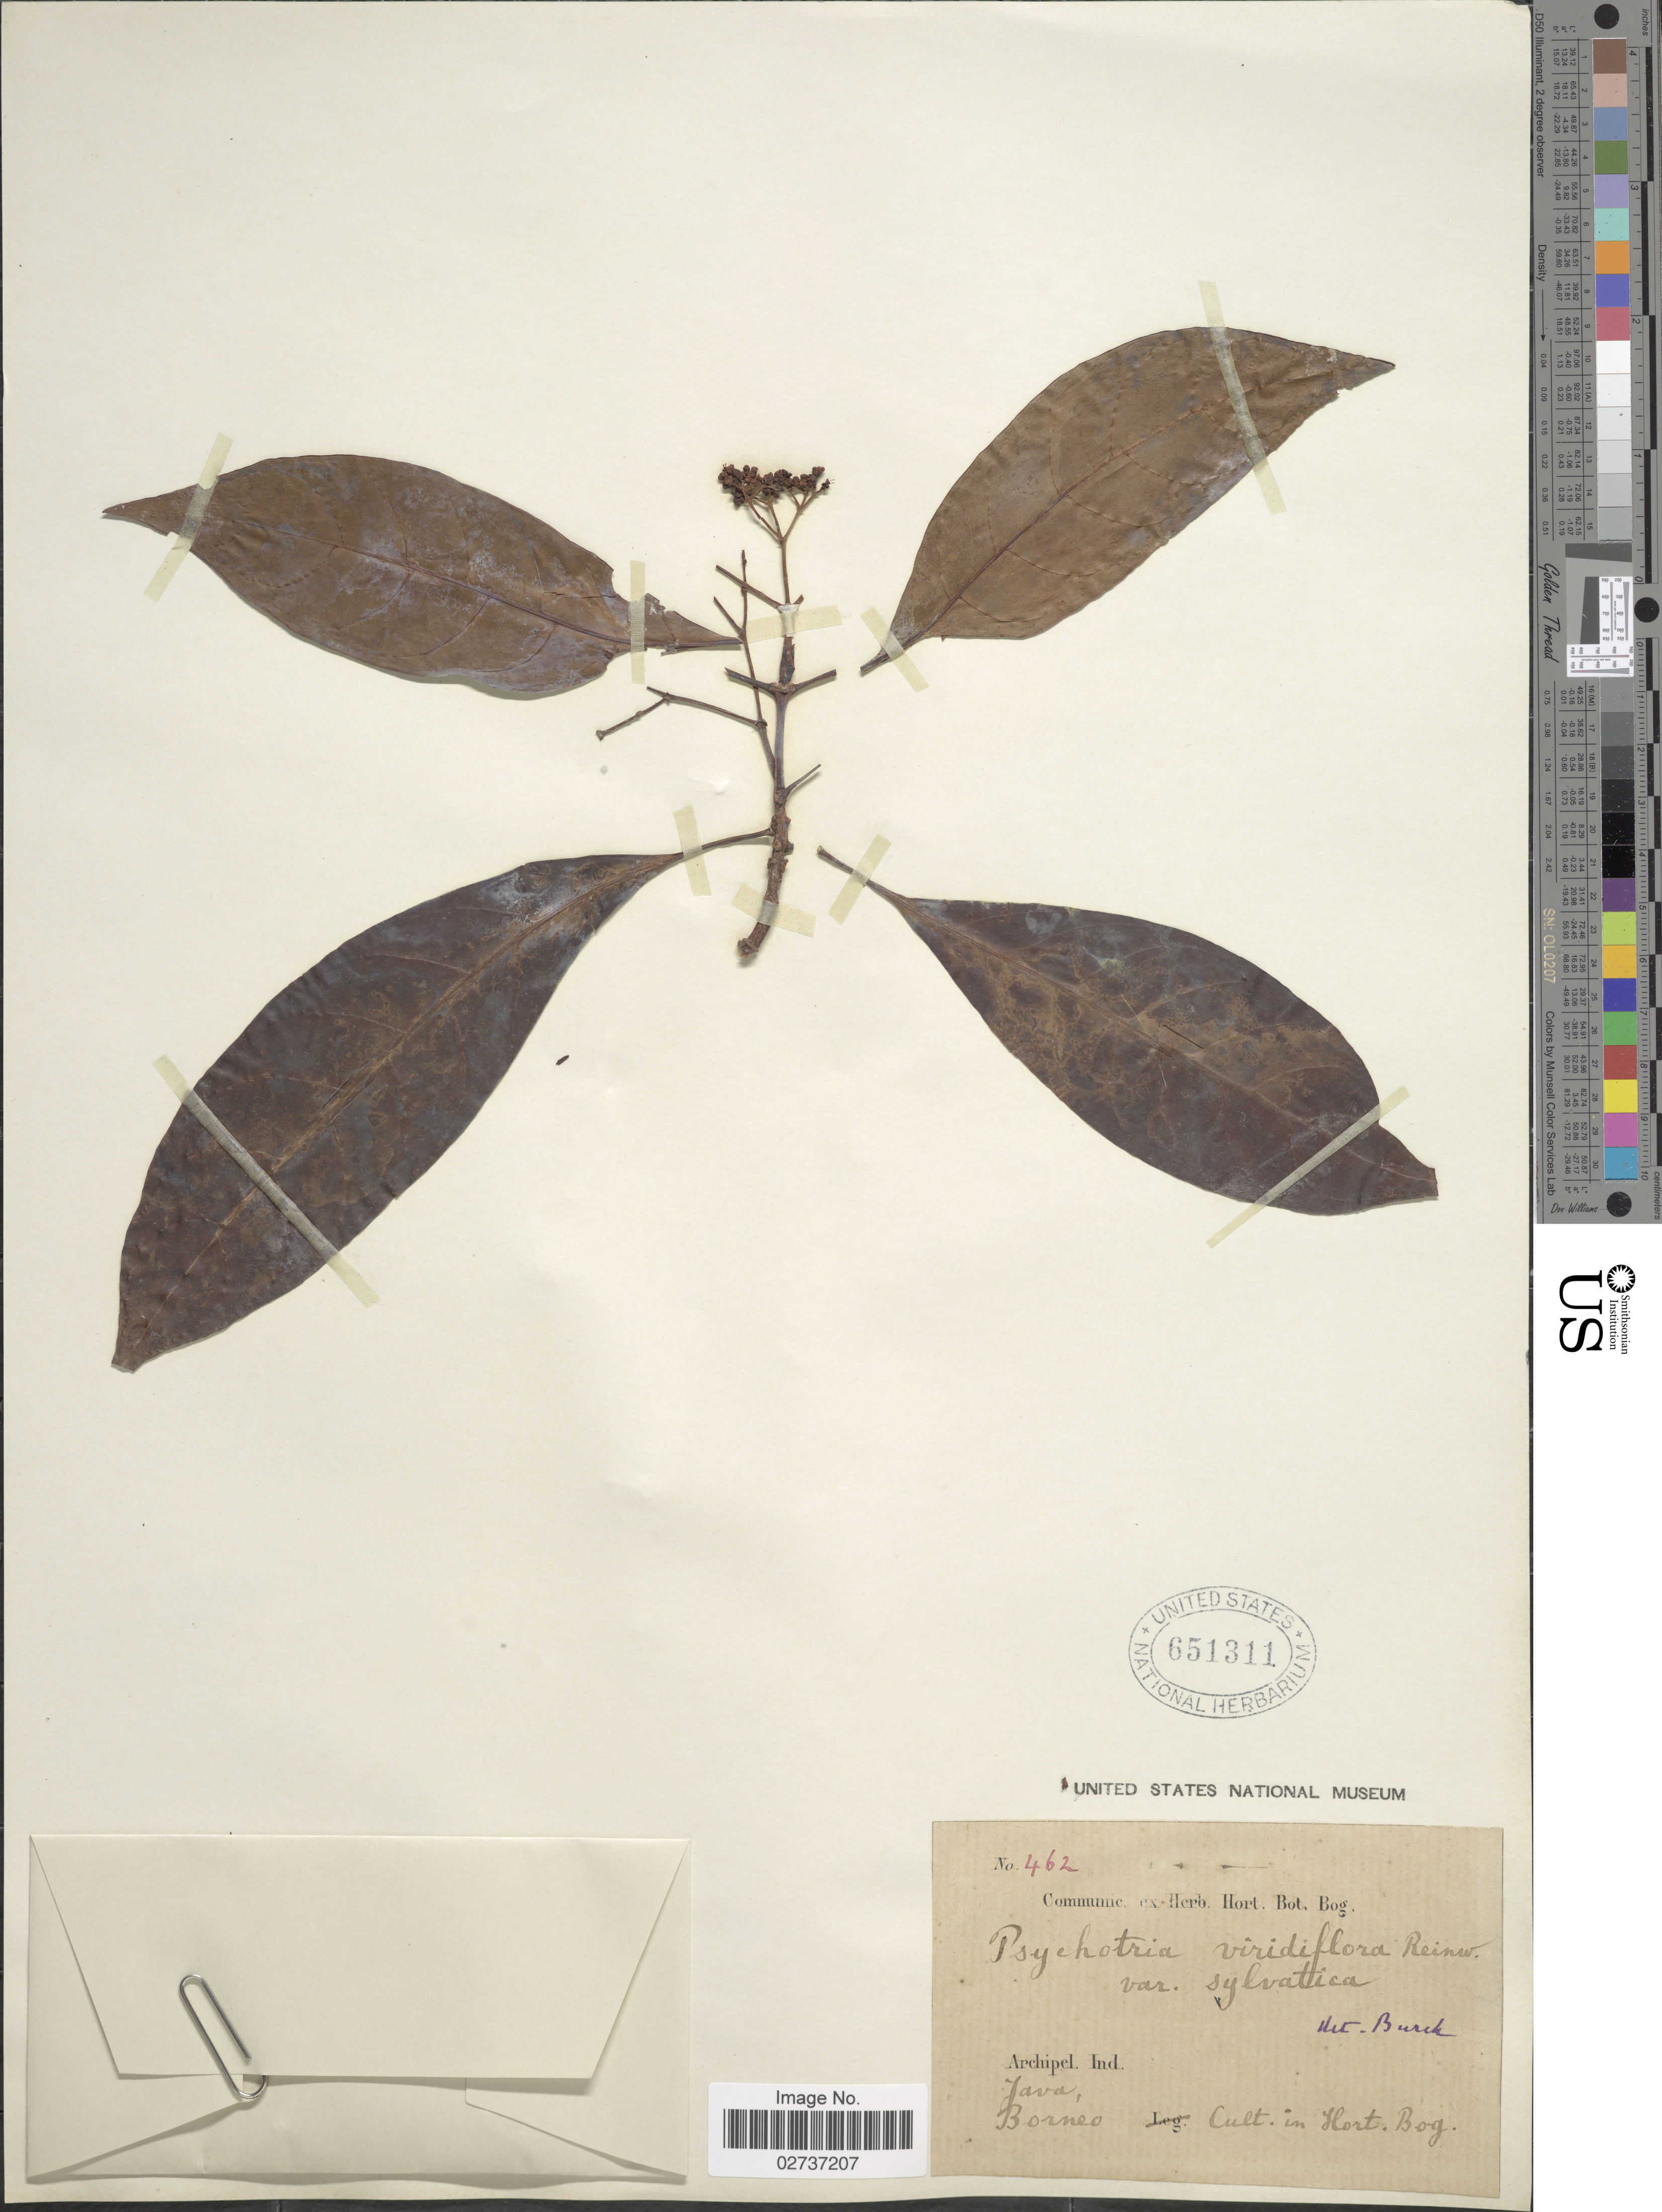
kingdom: Plantae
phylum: Tracheophyta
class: Magnoliopsida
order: Gentianales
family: Rubiaceae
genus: Psychotria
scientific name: Psychotria viridiflora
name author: Reinw. ex Blume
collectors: ex herb. Hort. Bot. Bog.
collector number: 462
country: Indonesia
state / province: Java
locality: Archipel Ind., Java, Borneo, Hort Bog.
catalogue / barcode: US 651311